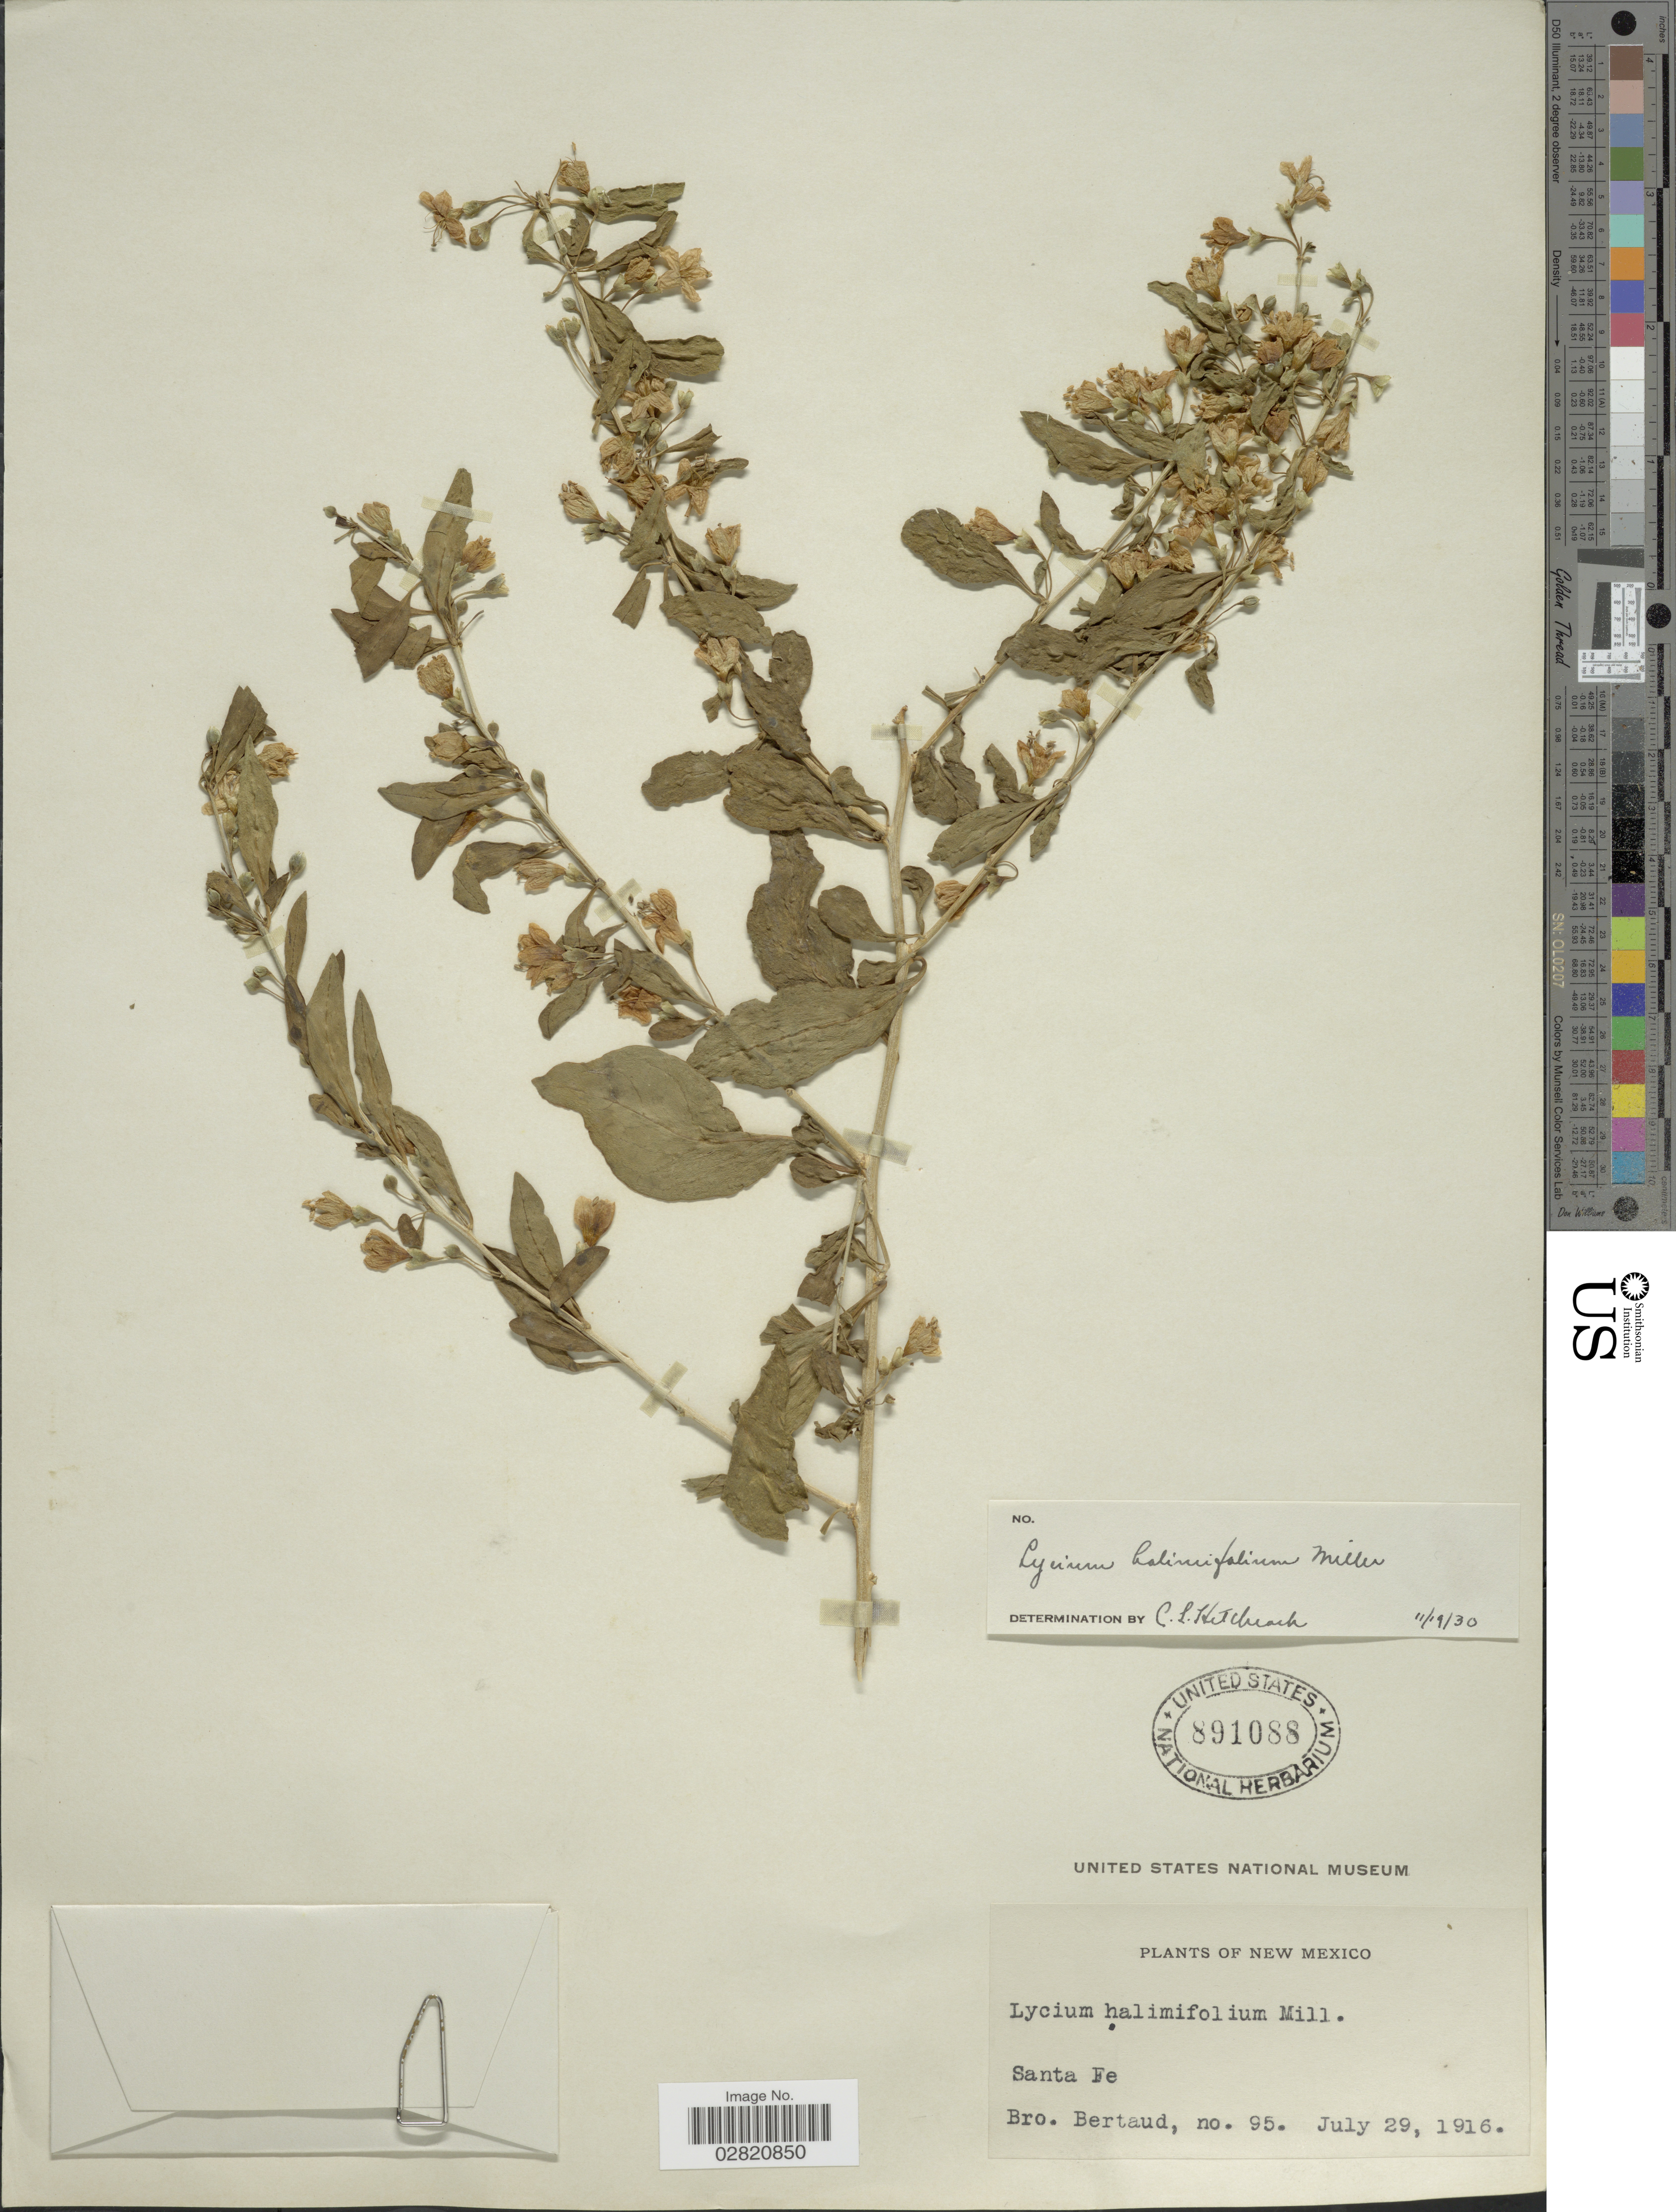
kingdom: Plantae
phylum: Tracheophyta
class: Magnoliopsida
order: Solanales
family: Solanaceae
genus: Lycium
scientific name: Lycium barbarum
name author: L.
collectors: Bro. Bertaud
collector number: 95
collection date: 1916-07-29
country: United States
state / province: New Mexico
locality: Santa Fe.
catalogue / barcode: US 891088